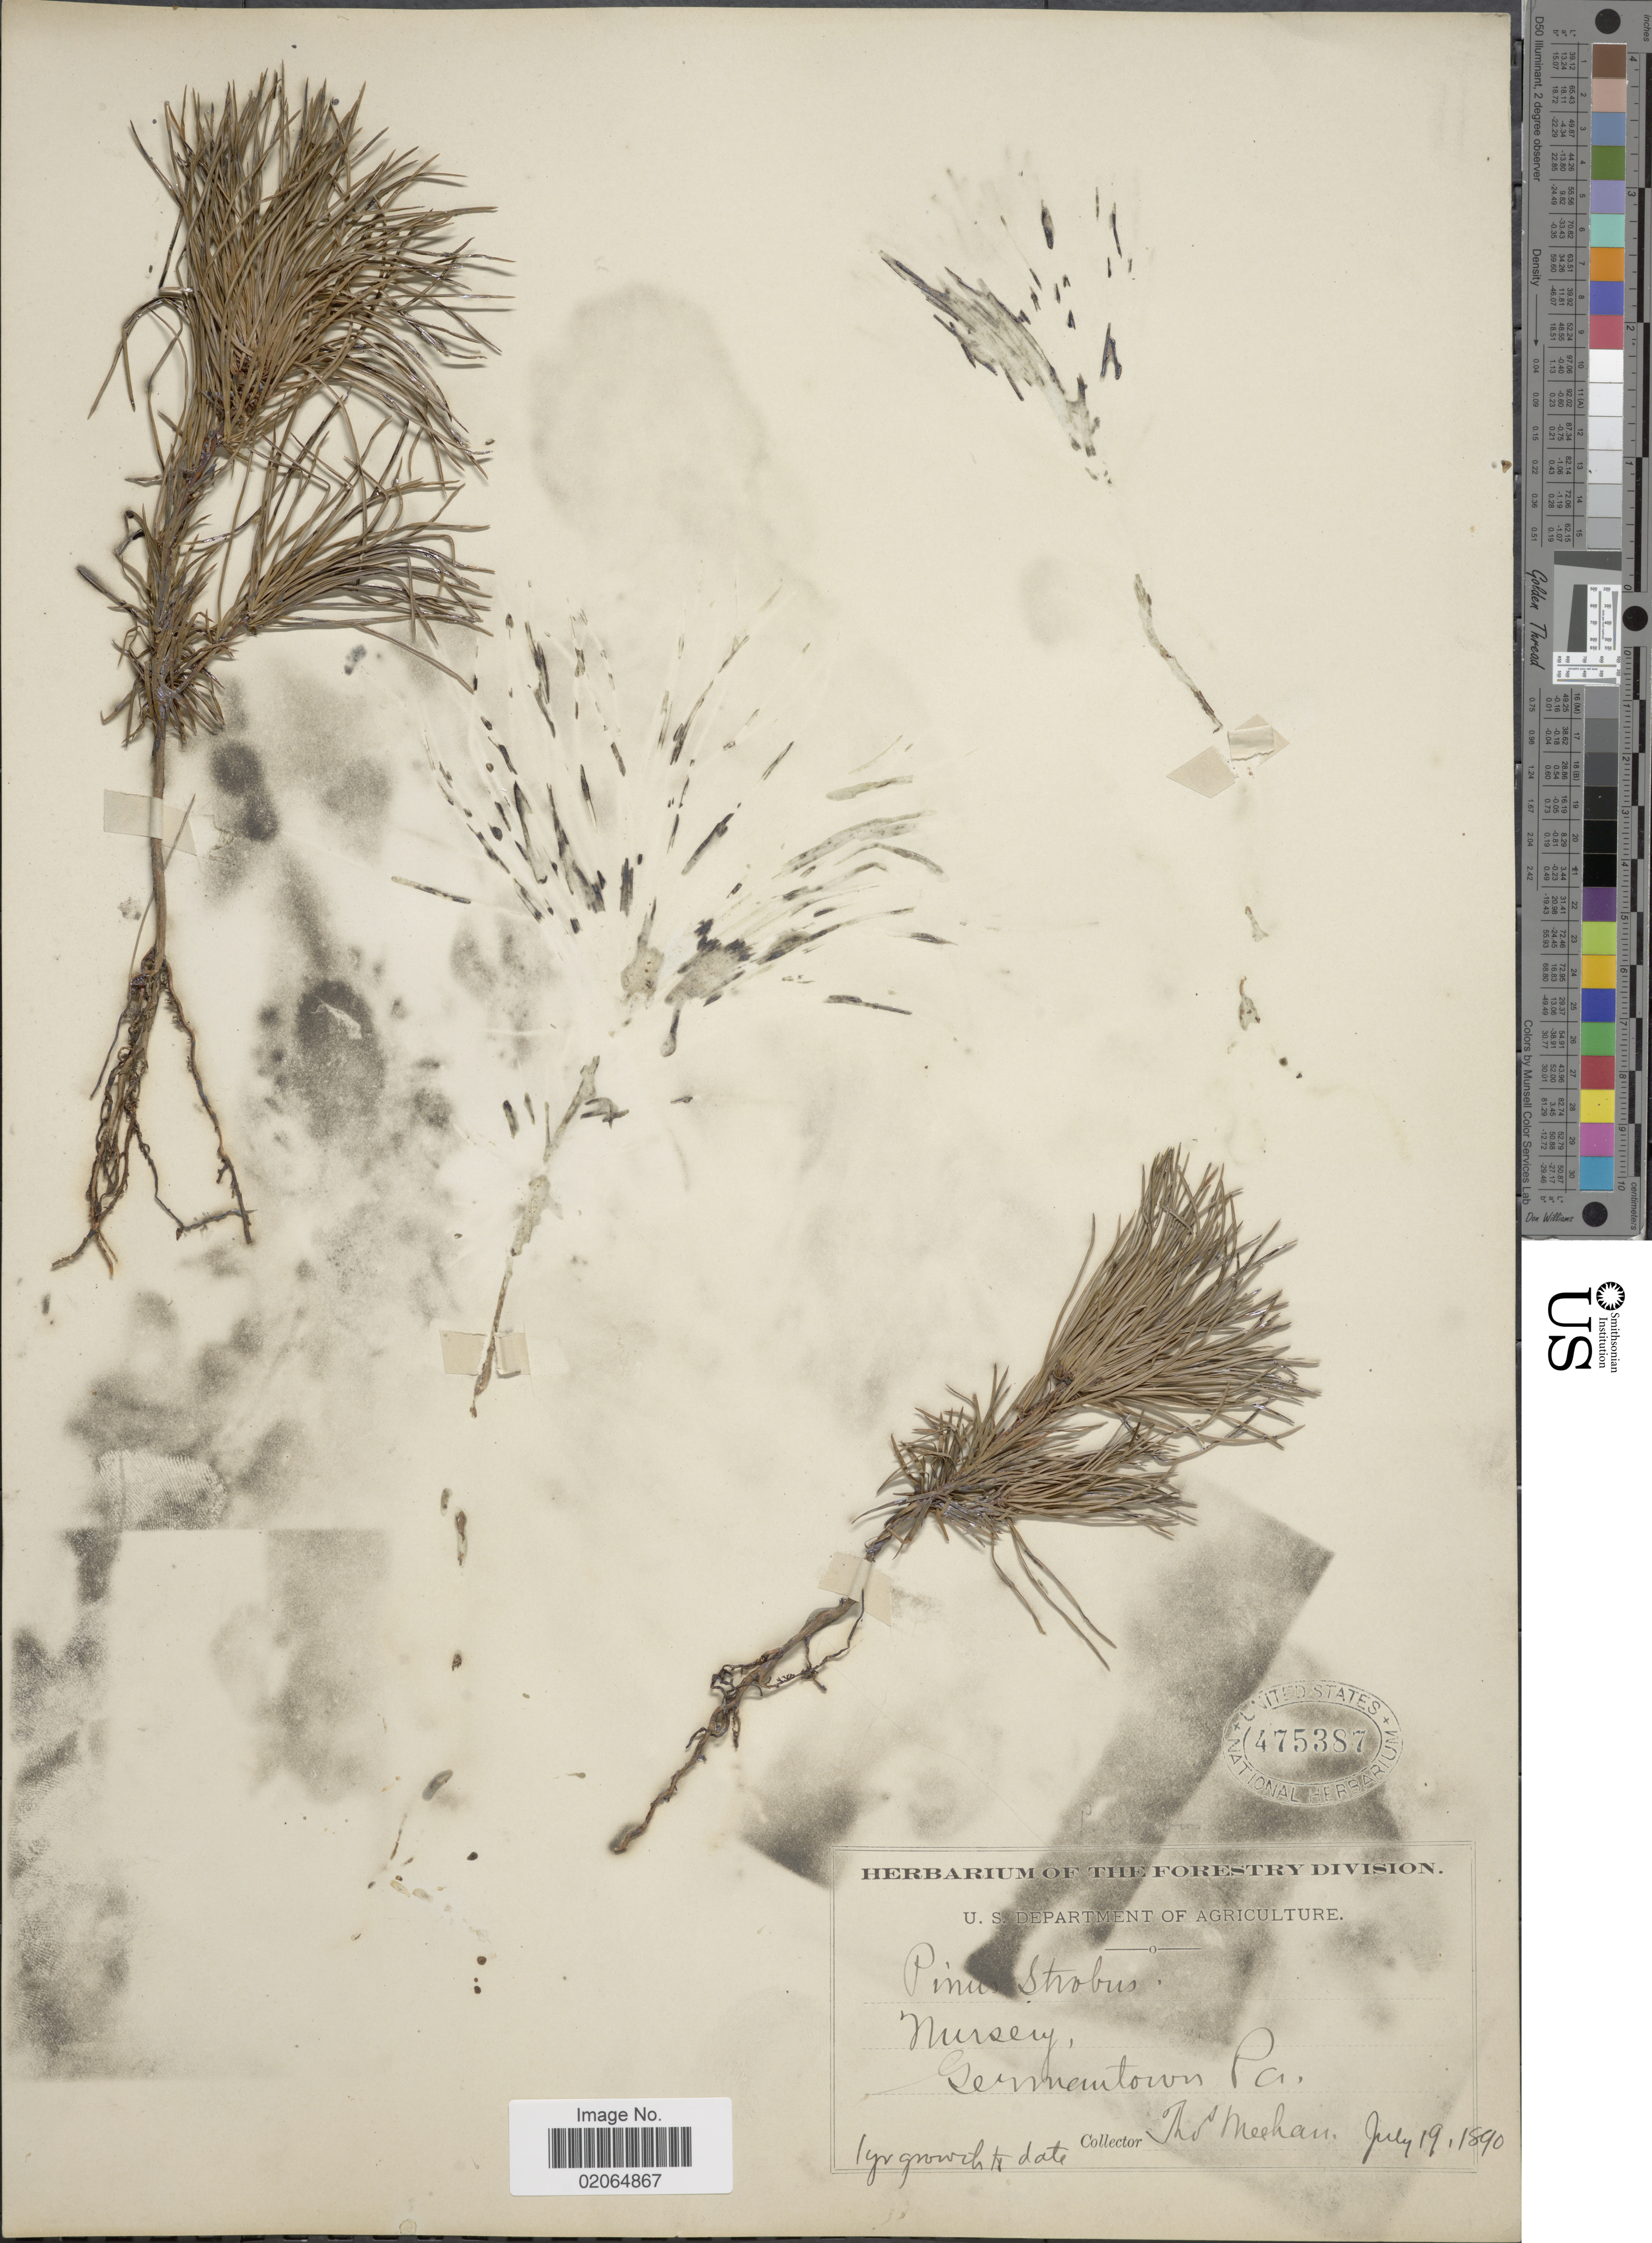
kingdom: Plantae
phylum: Tracheophyta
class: Pinopsida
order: Pinales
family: Pinaceae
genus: Pinus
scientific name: Pinus strobus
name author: L.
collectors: T. Meehan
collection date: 1890-07-19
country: United States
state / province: Pennsylvania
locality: Nursery, Germantown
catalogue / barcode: US 475387